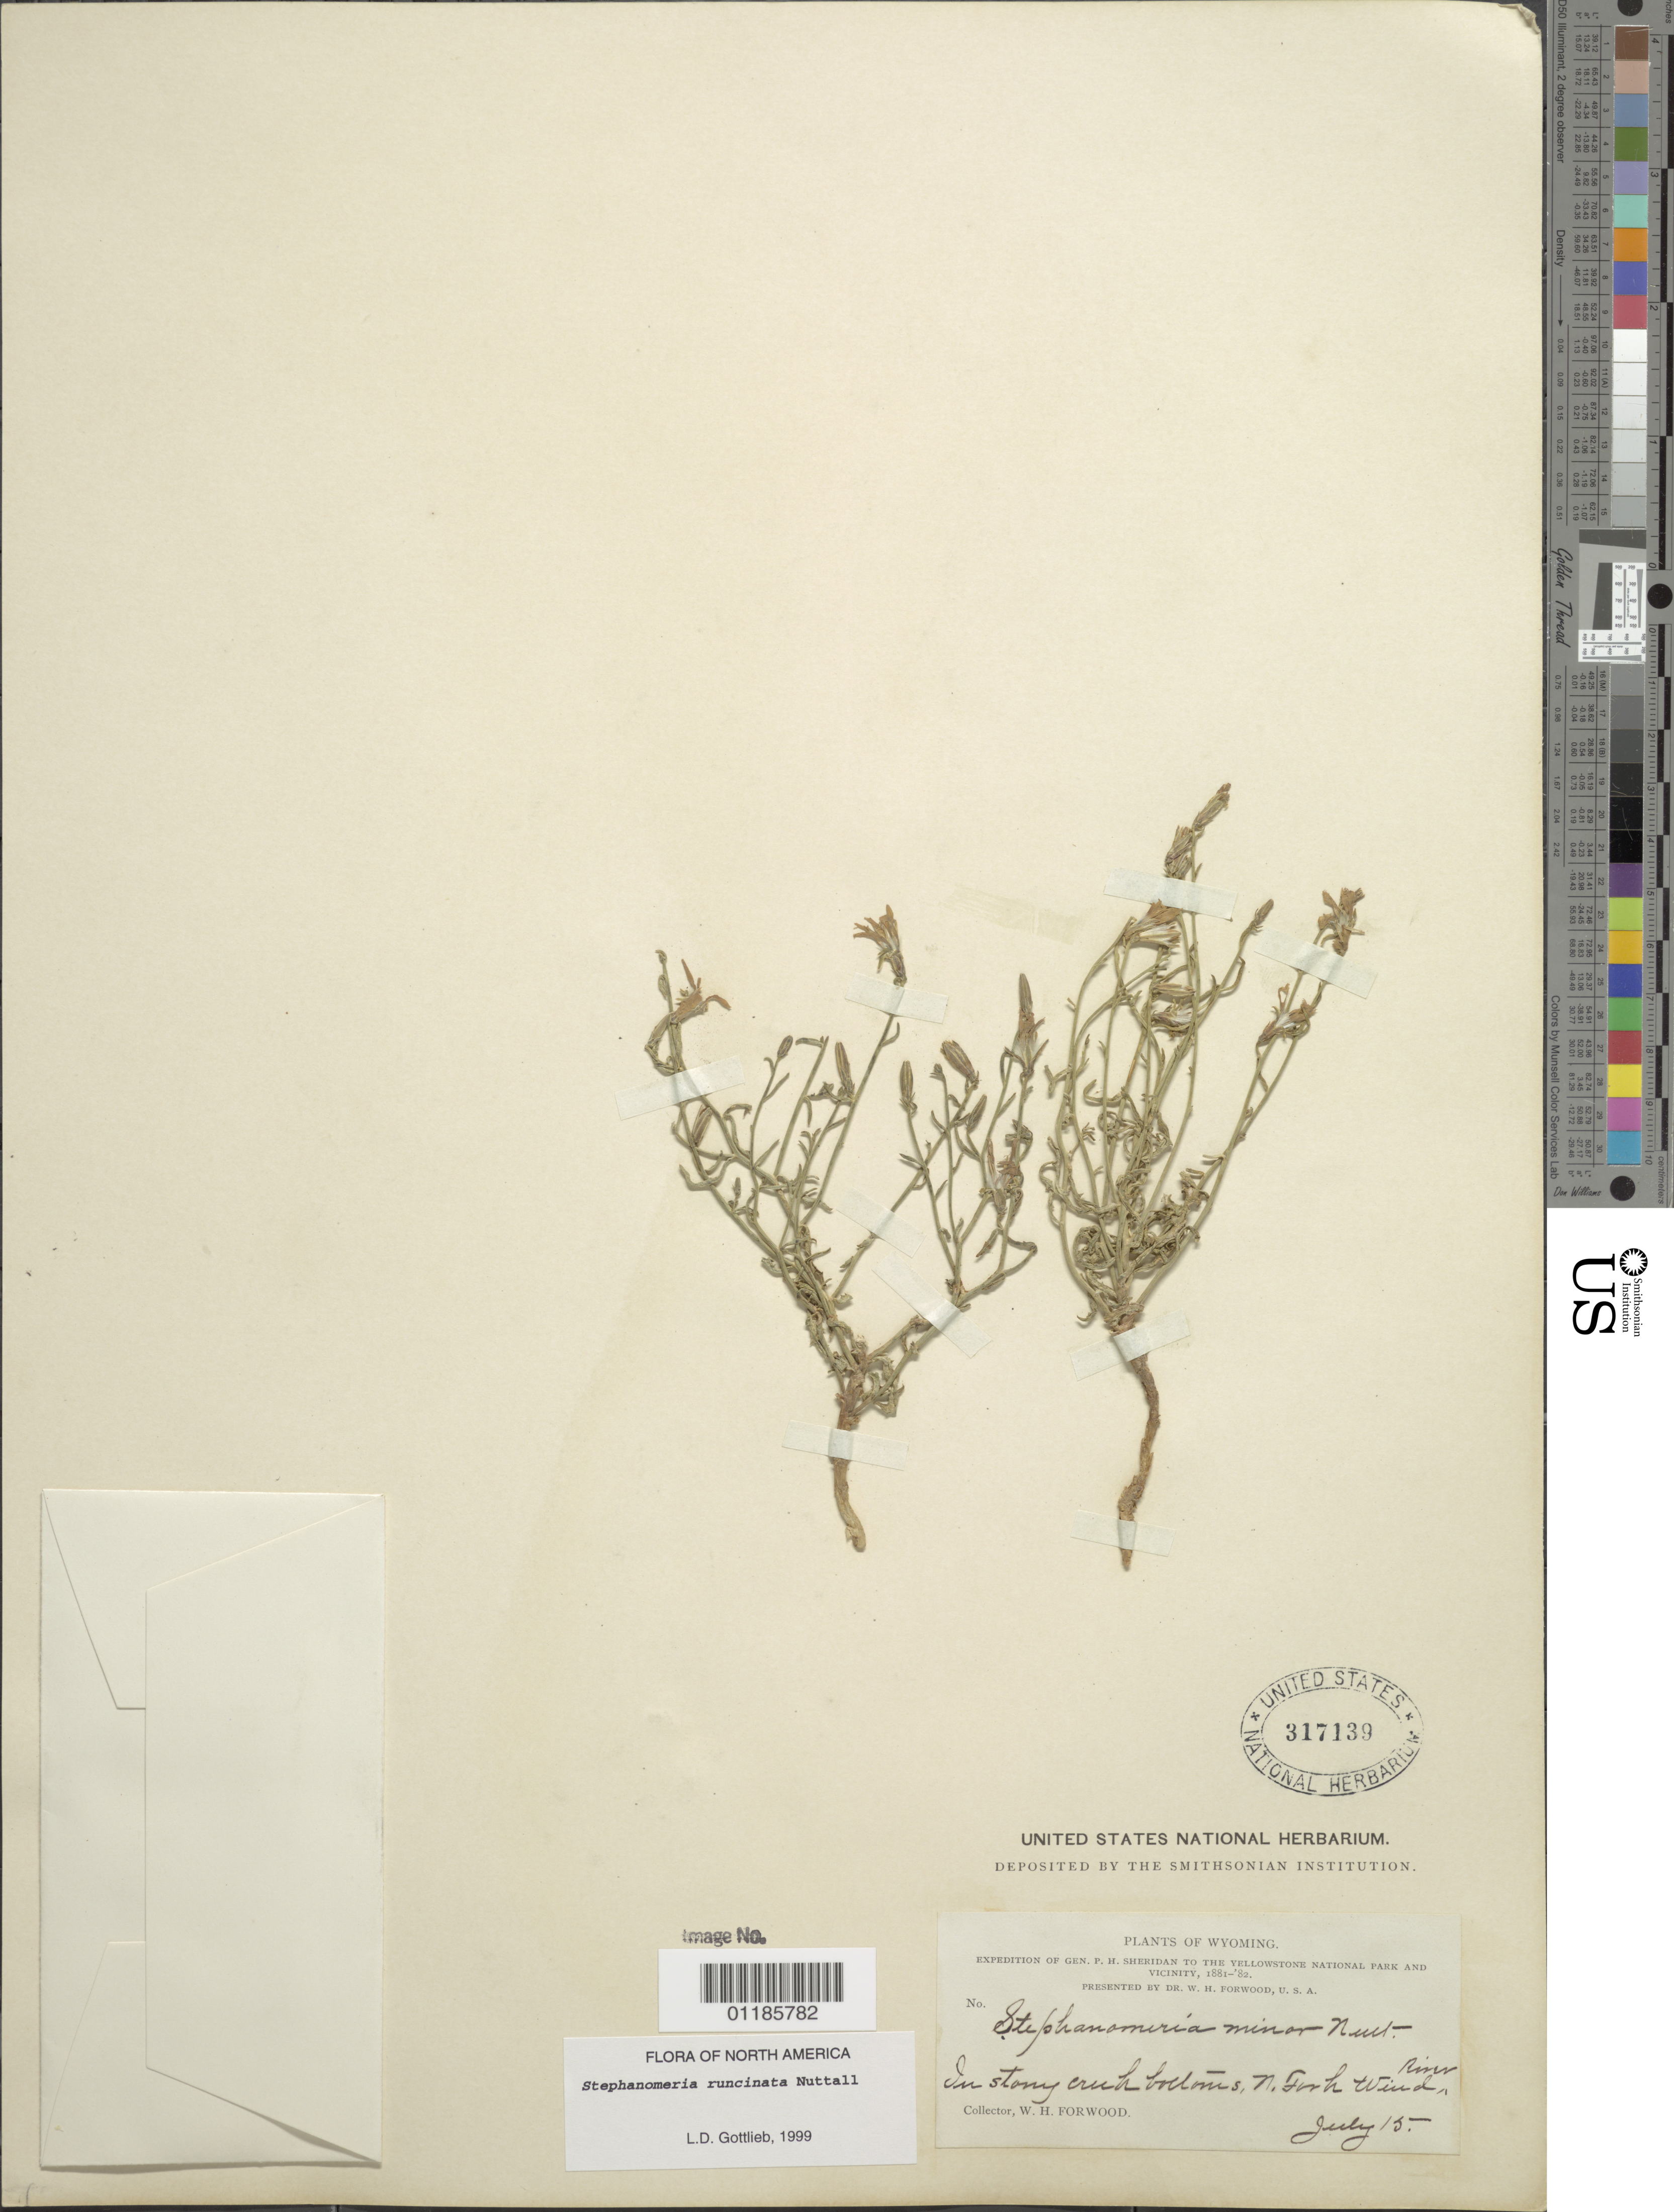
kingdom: Plantae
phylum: Tracheophyta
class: Magnoliopsida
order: Asterales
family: Asteraceae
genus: Stephanomeria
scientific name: Stephanomeria runcinata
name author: Nutt.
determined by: Gottlieb, L. D.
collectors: W. Forwood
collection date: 1881-07-15/1882-07-15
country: United States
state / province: Wyoming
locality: North Fork of Wind River.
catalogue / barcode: US 317139